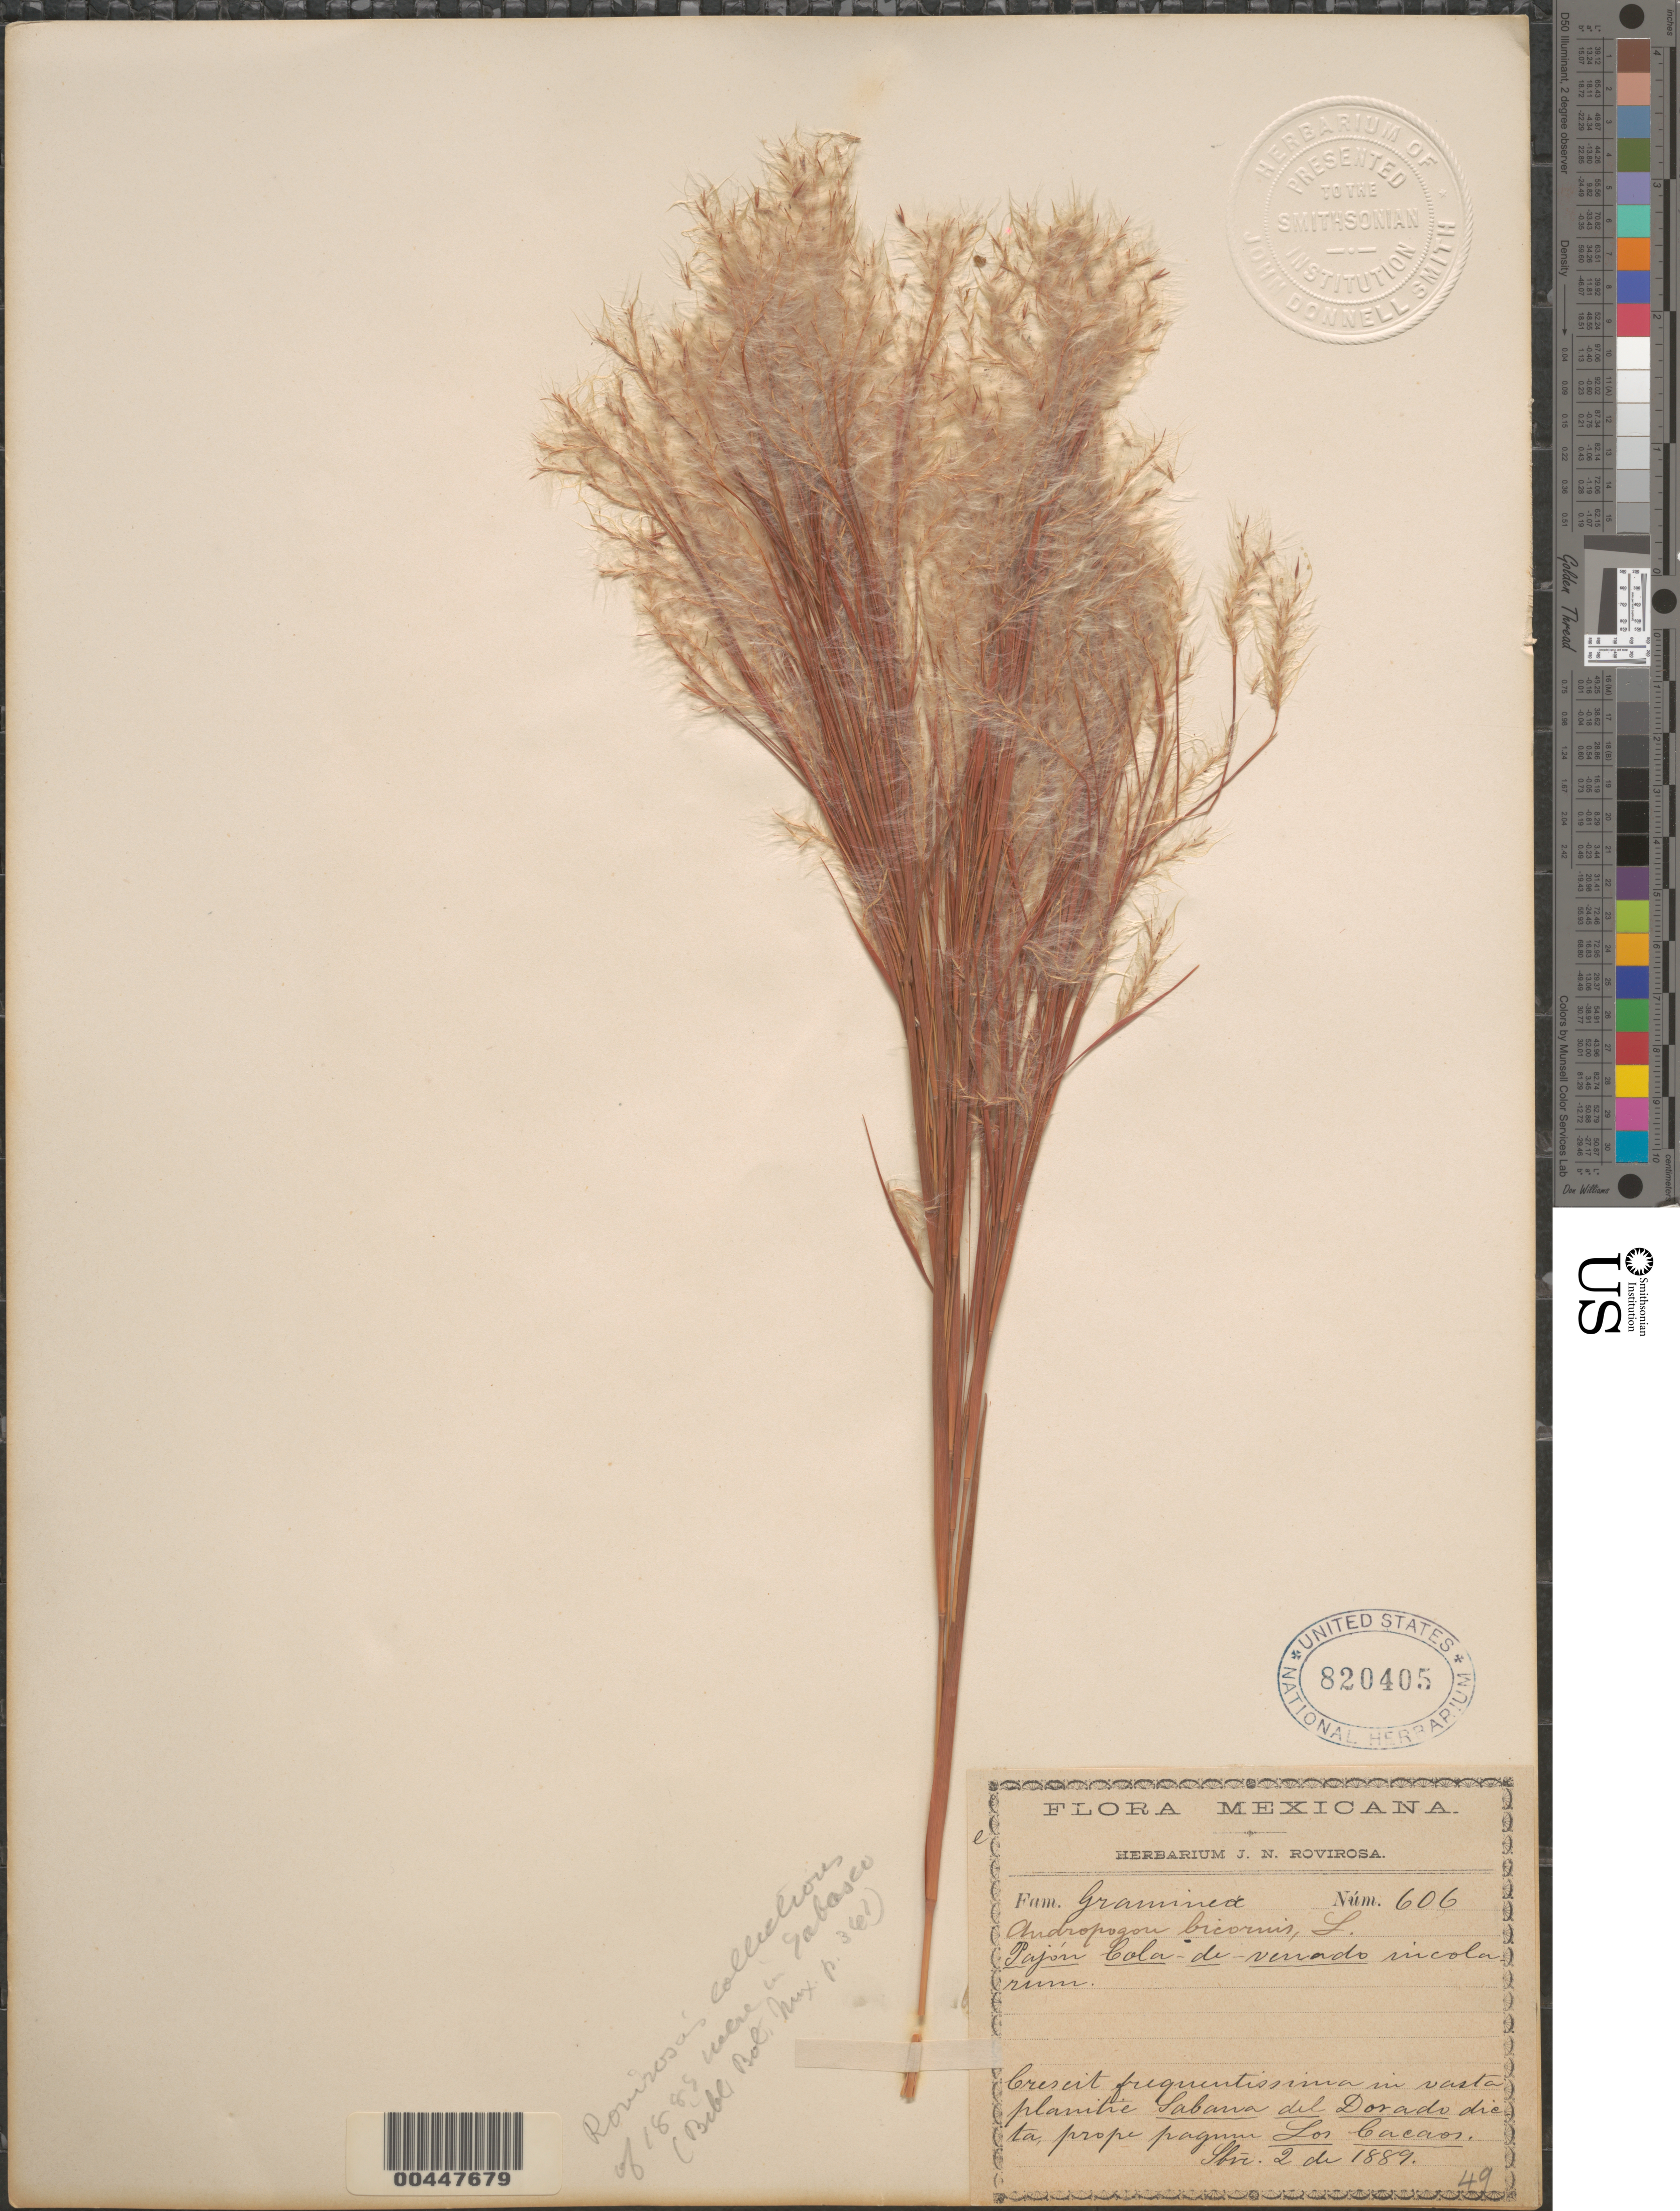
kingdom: Plantae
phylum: Tracheophyta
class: Liliopsida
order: Poales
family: Poaceae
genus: Andropogon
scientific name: Andropogon bicornis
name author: L.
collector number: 606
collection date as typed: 2 Feb 1889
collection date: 1889-02-02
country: Mexico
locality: Sabana del Dorado dieta, prope pagium Los Cacaos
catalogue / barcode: US 820405